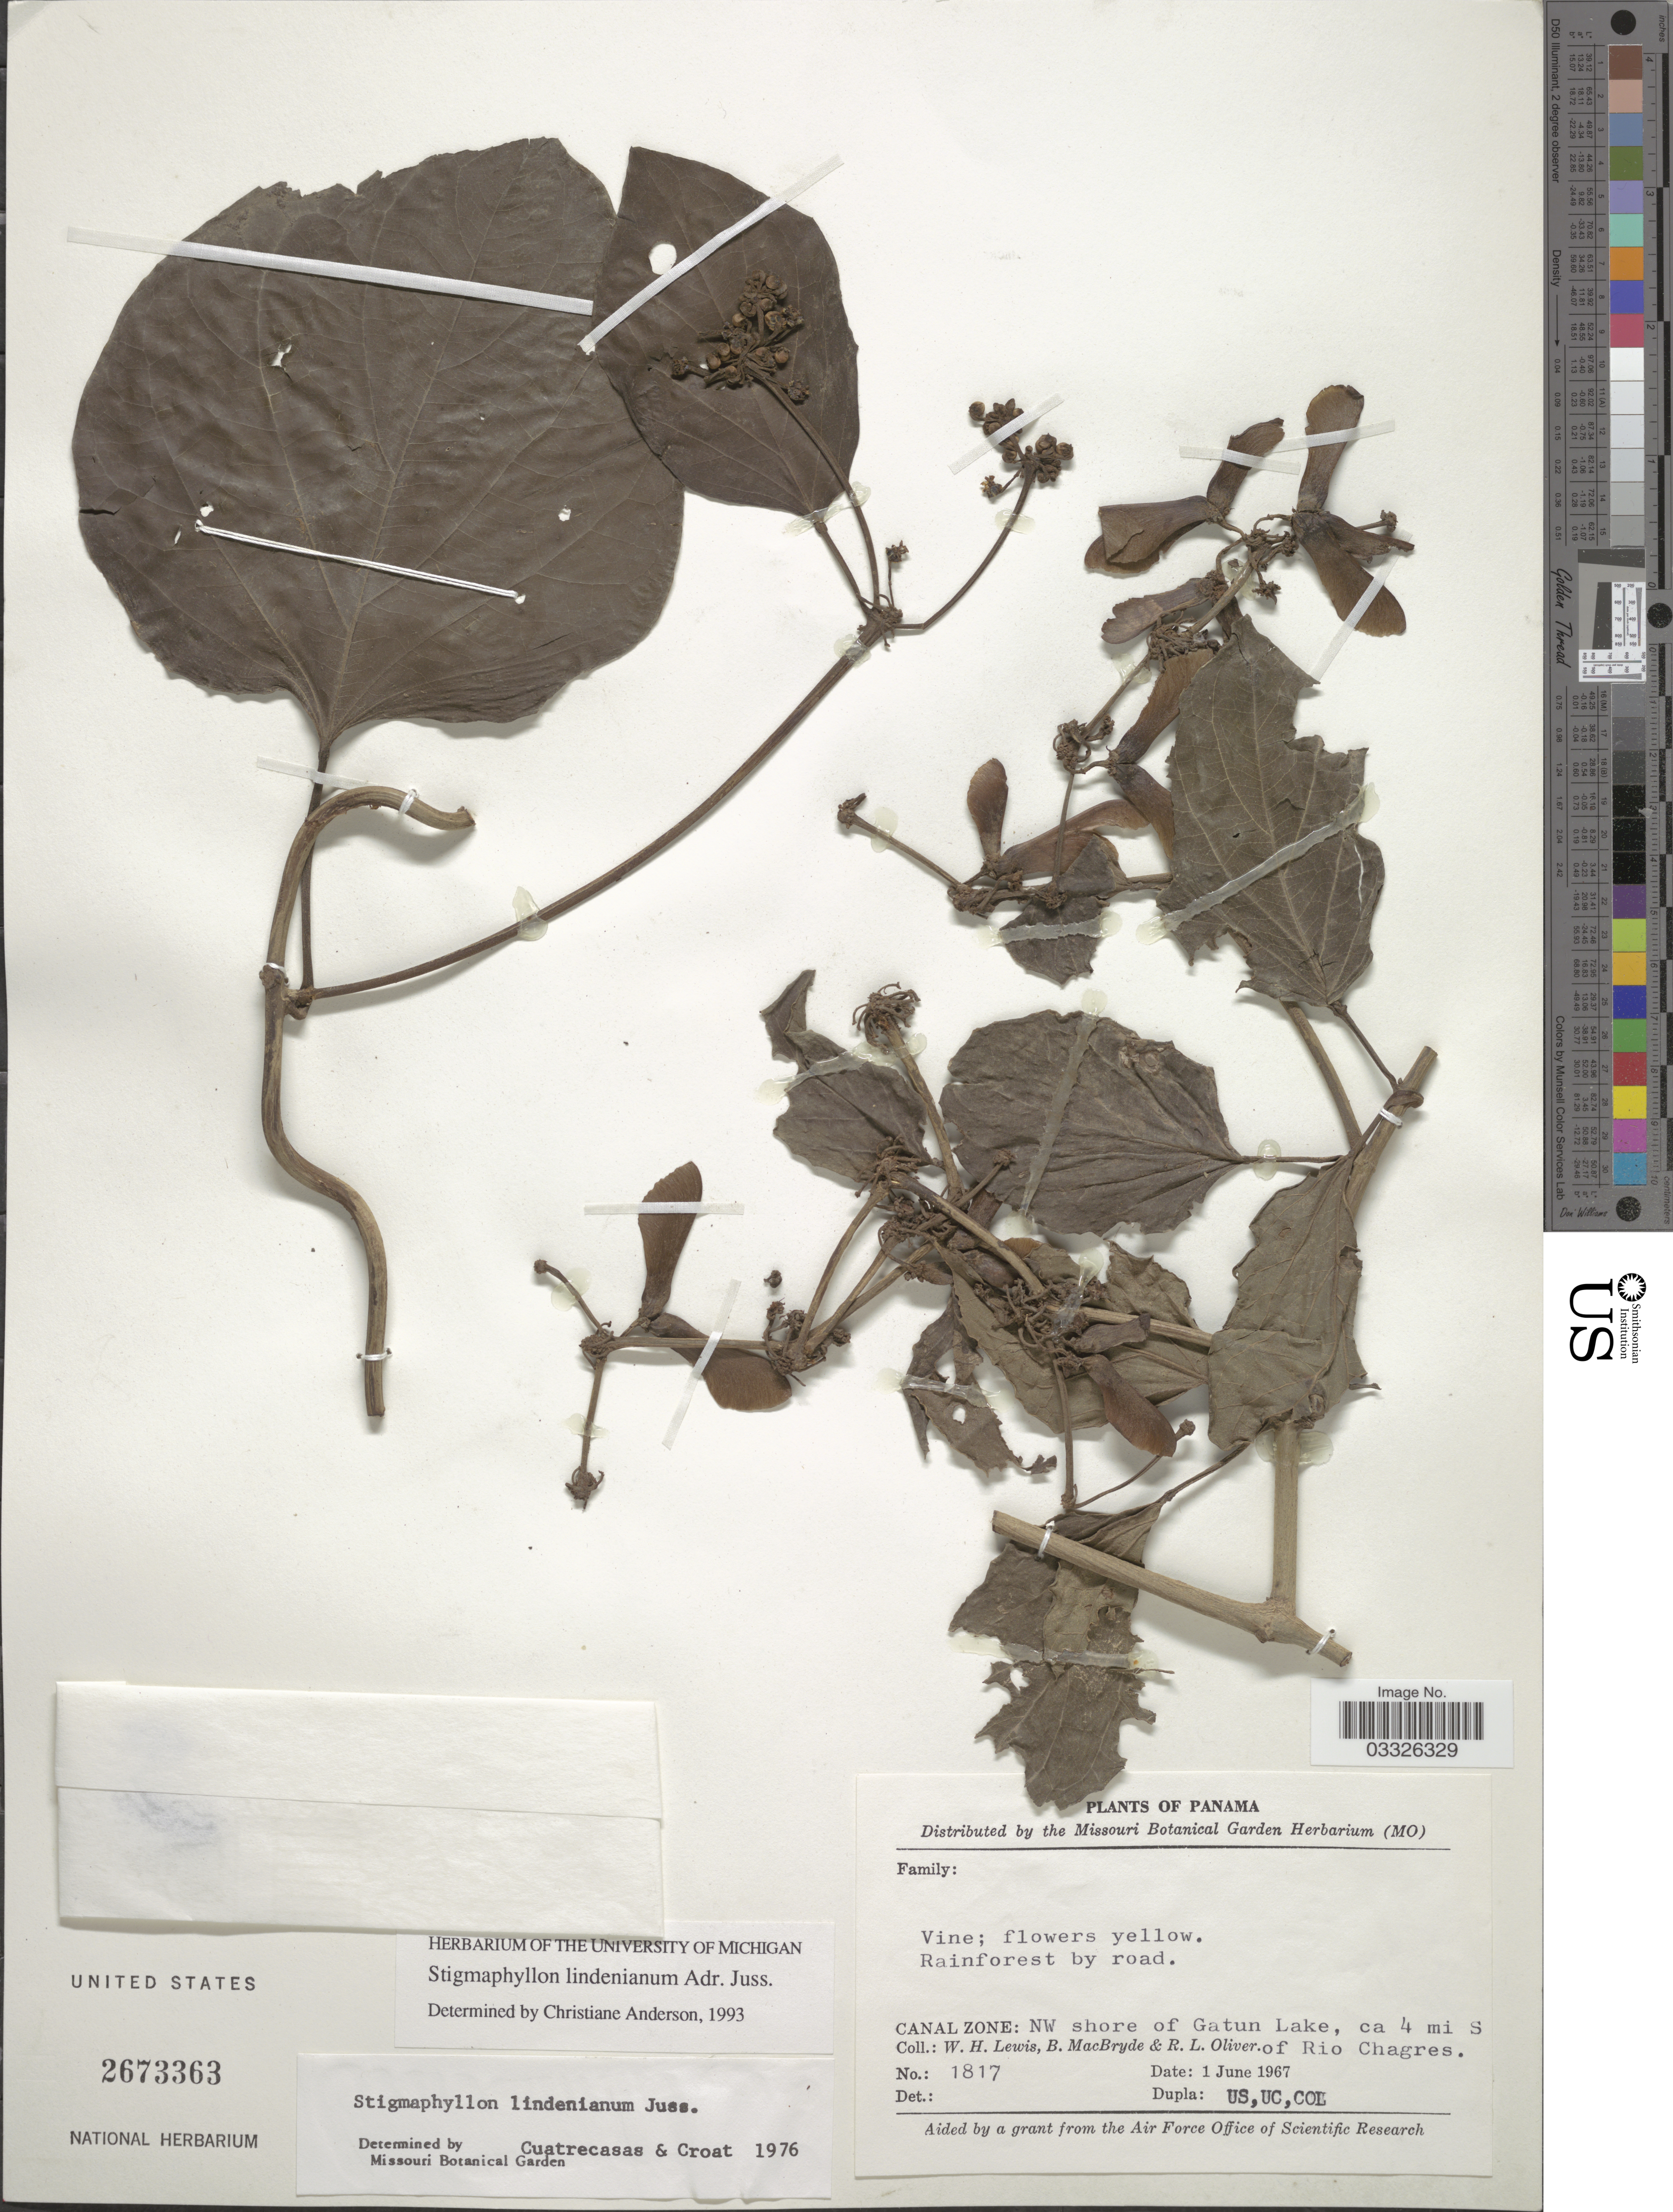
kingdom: Plantae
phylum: Tracheophyta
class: Magnoliopsida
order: Malpighiales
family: Malpighiaceae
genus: Stigmaphyllon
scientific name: Stigmaphyllon lindenianum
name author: A. Juss.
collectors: W. H. Lewis, B. MacBryde & R. Oliver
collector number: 1817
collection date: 1967-06-01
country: Panama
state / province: Colón / Panamá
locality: Canal Zone: NW shore of Gatun Lake, ca 4 mi S of Rio Chagres.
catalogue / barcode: US 2673363